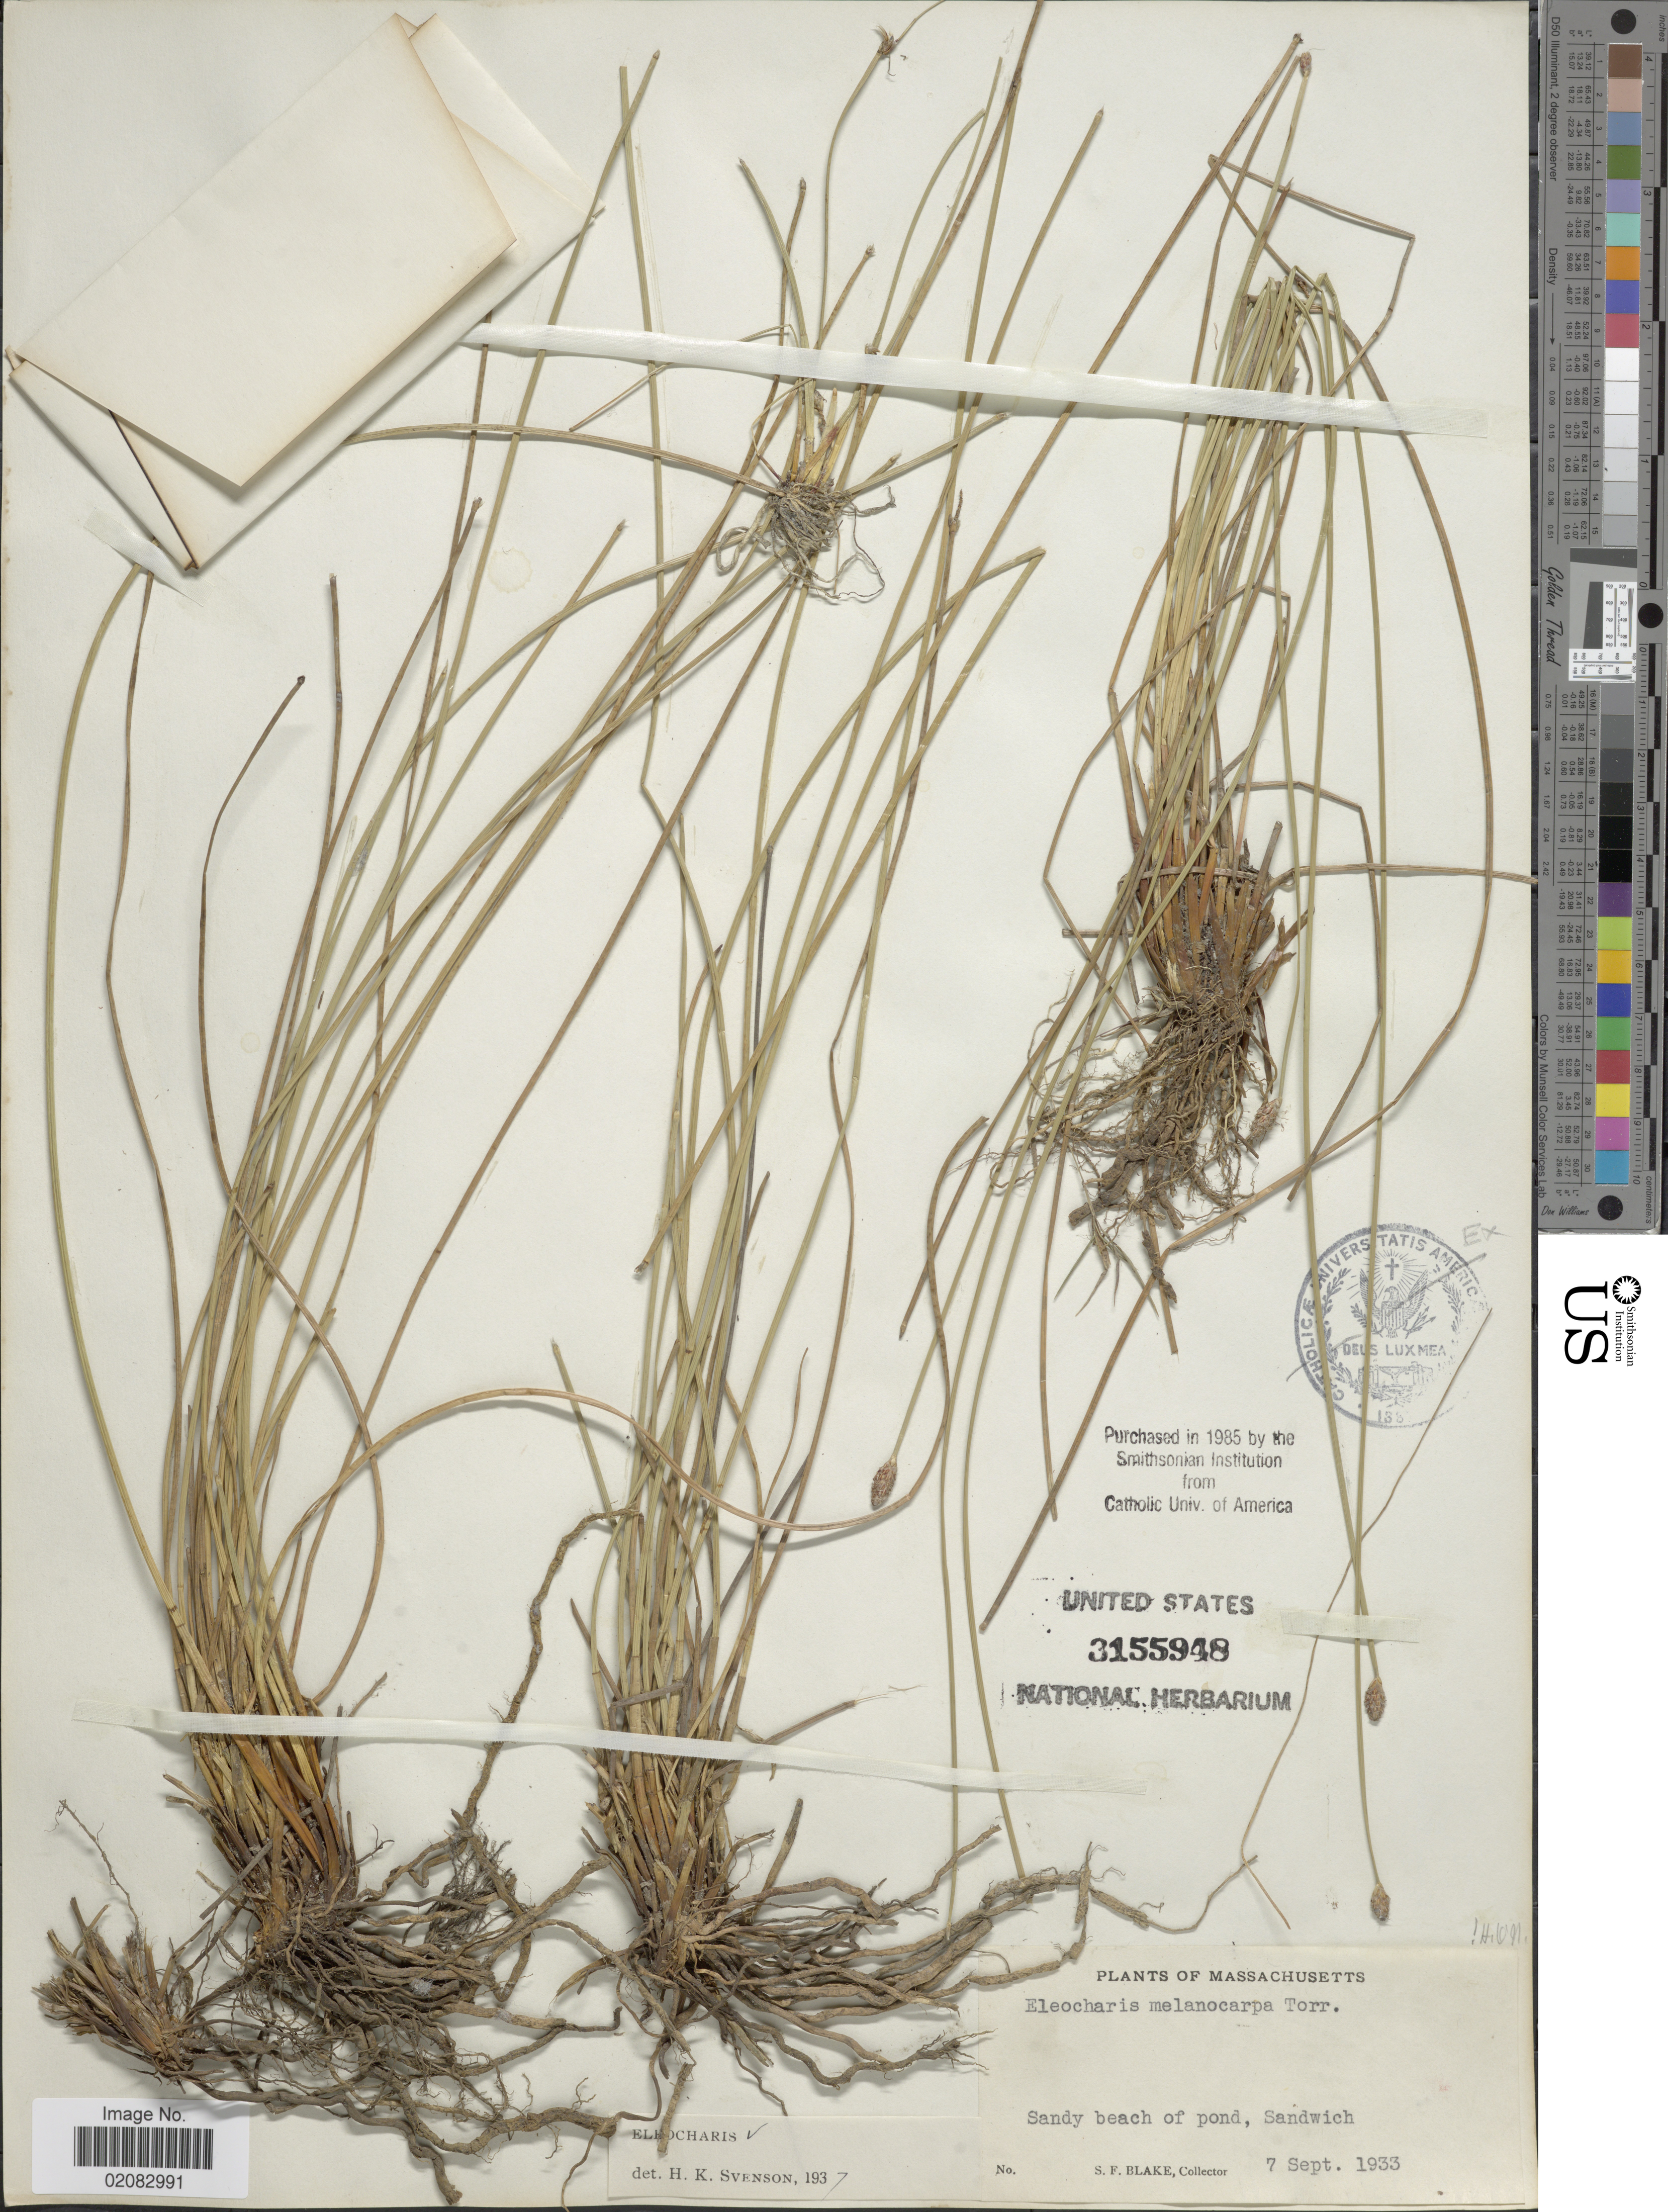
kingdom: Plantae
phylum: Tracheophyta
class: Liliopsida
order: Poales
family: Cyperaceae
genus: Eleocharis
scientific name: Eleocharis melanocarpa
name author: Torr.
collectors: S. Blake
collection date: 1933-09-07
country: United States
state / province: Massachusetts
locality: Sandy beach of pond, Sandwich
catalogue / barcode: US 3155948